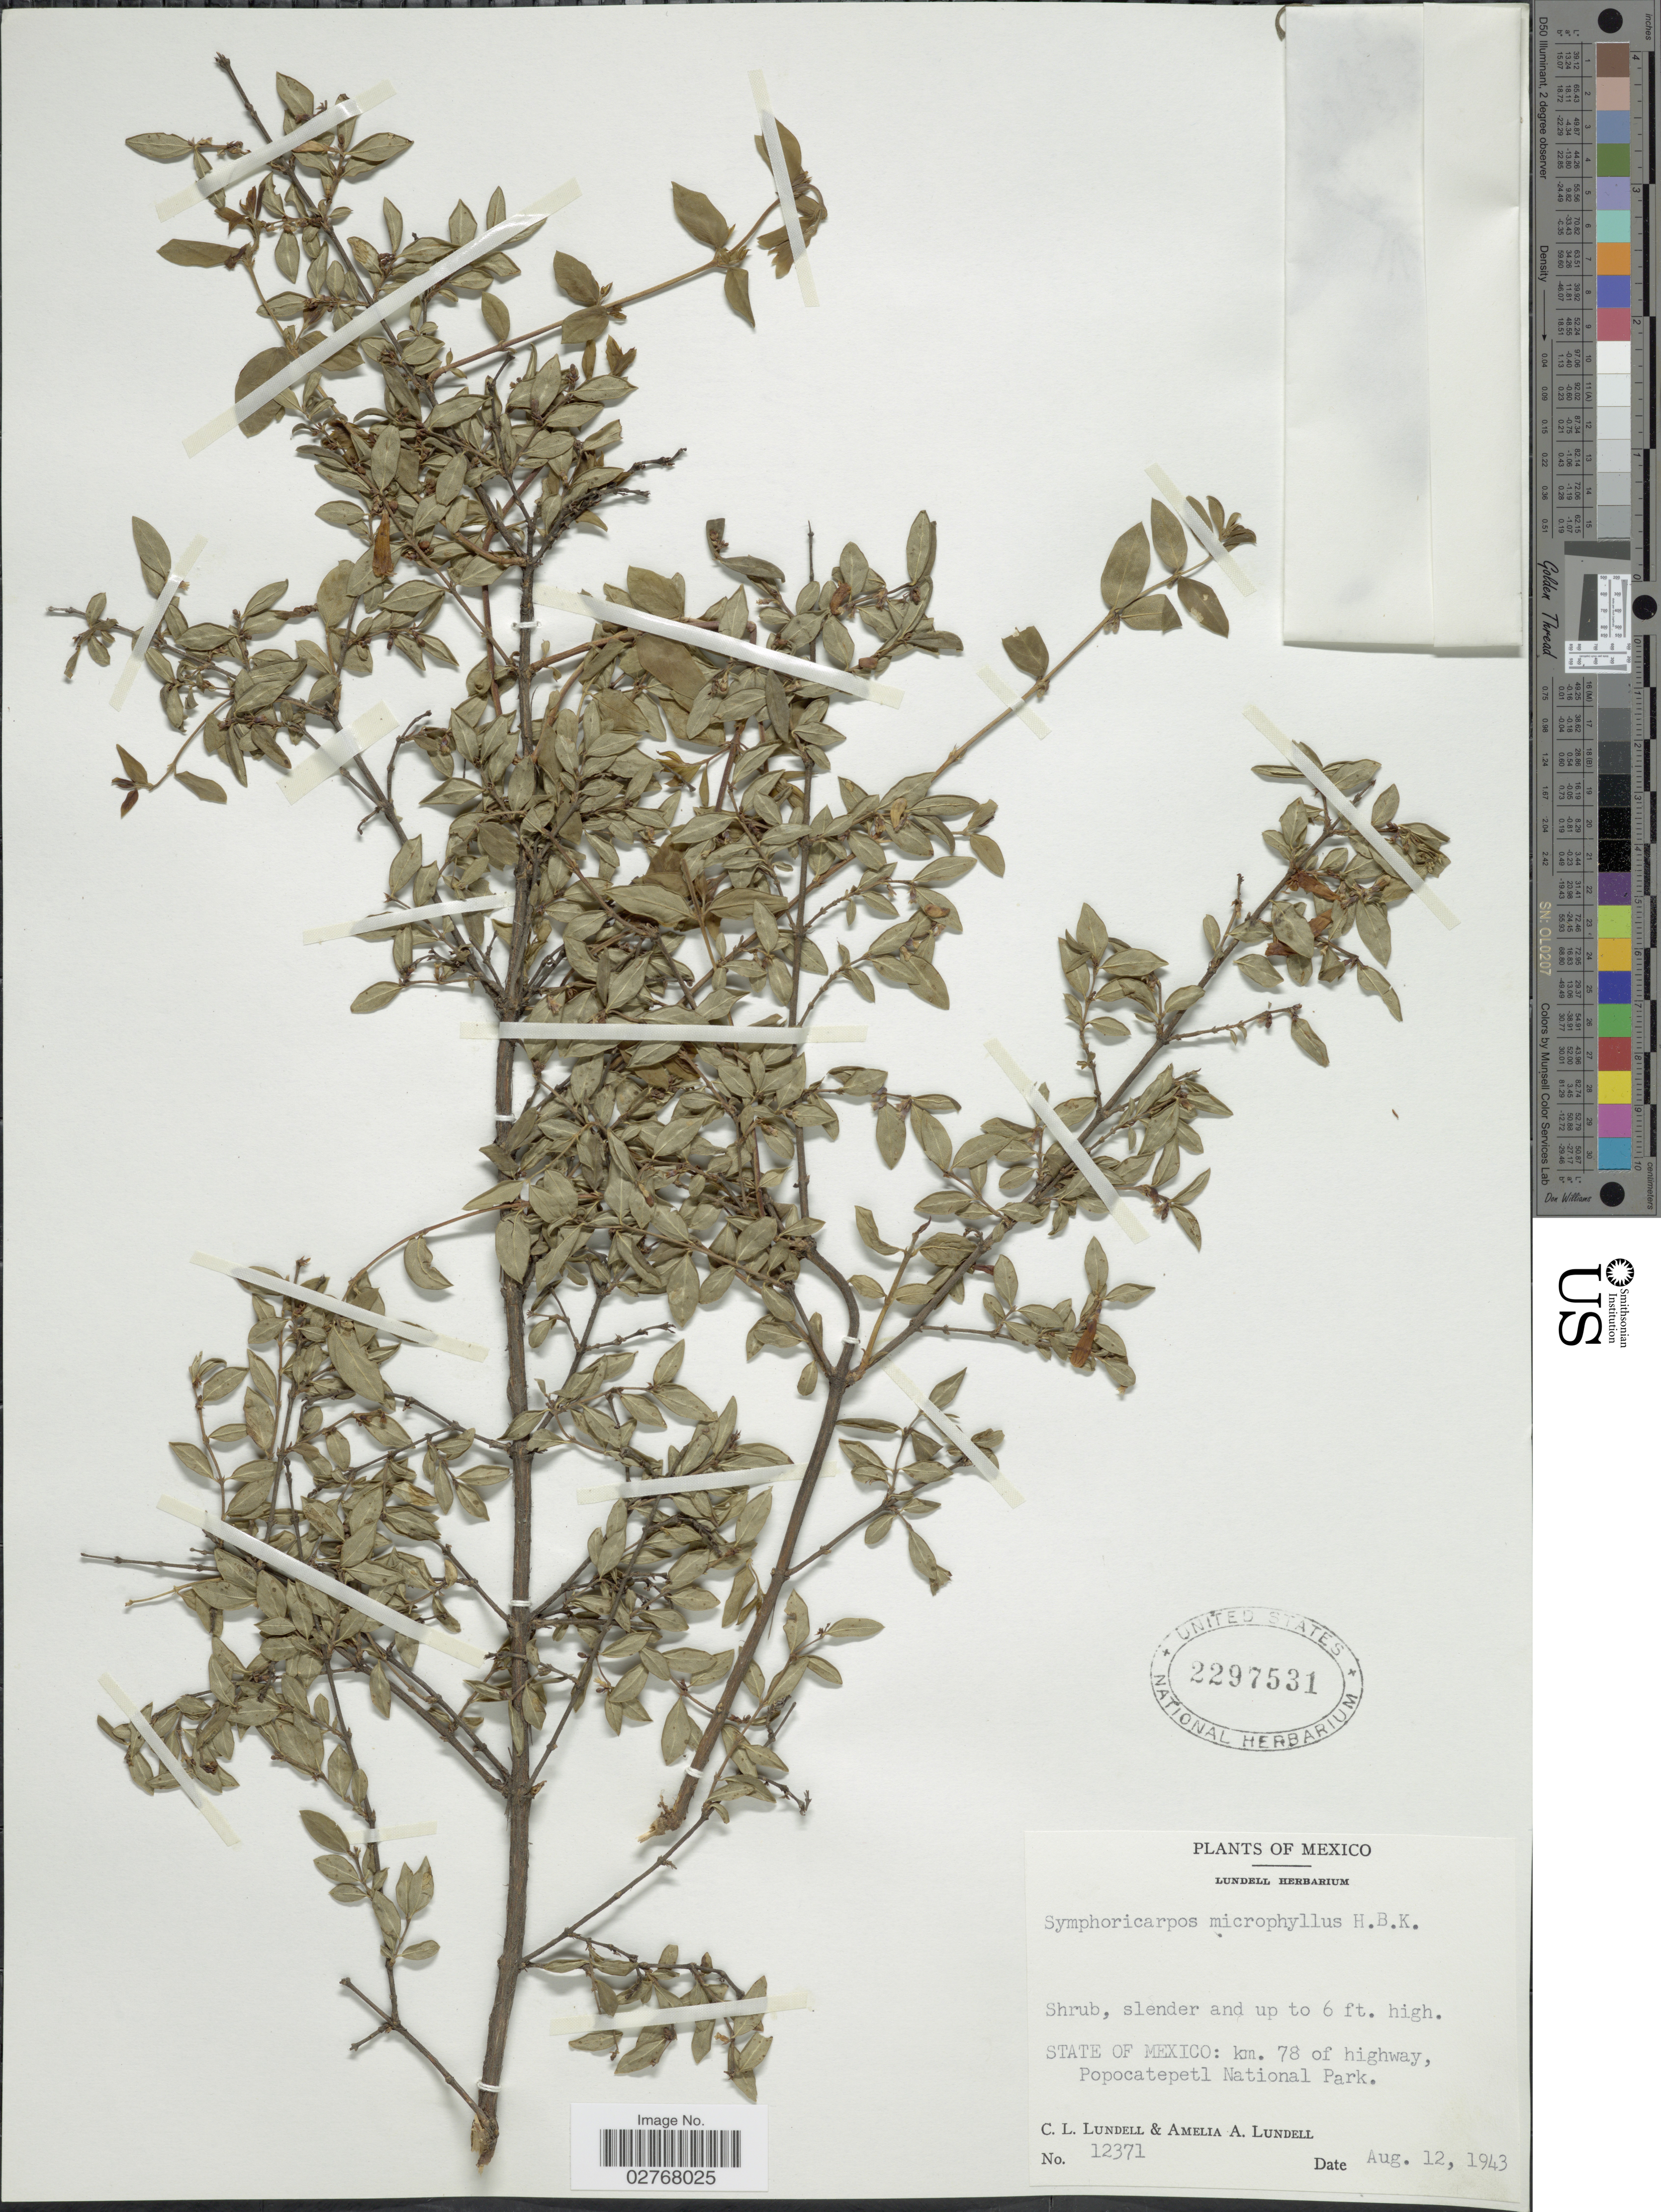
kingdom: Plantae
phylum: Tracheophyta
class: Magnoliopsida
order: Dipsacales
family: Caprifoliaceae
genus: Symphoricarpos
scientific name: Symphoricarpos microphyllus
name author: Kunth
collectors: C. L. Lundell & A. A. Lundell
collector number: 12371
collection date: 1943-08-12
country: Mexico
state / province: México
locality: Km. 78 of highway, Popocatepetl National Parl.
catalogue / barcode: US 2297531